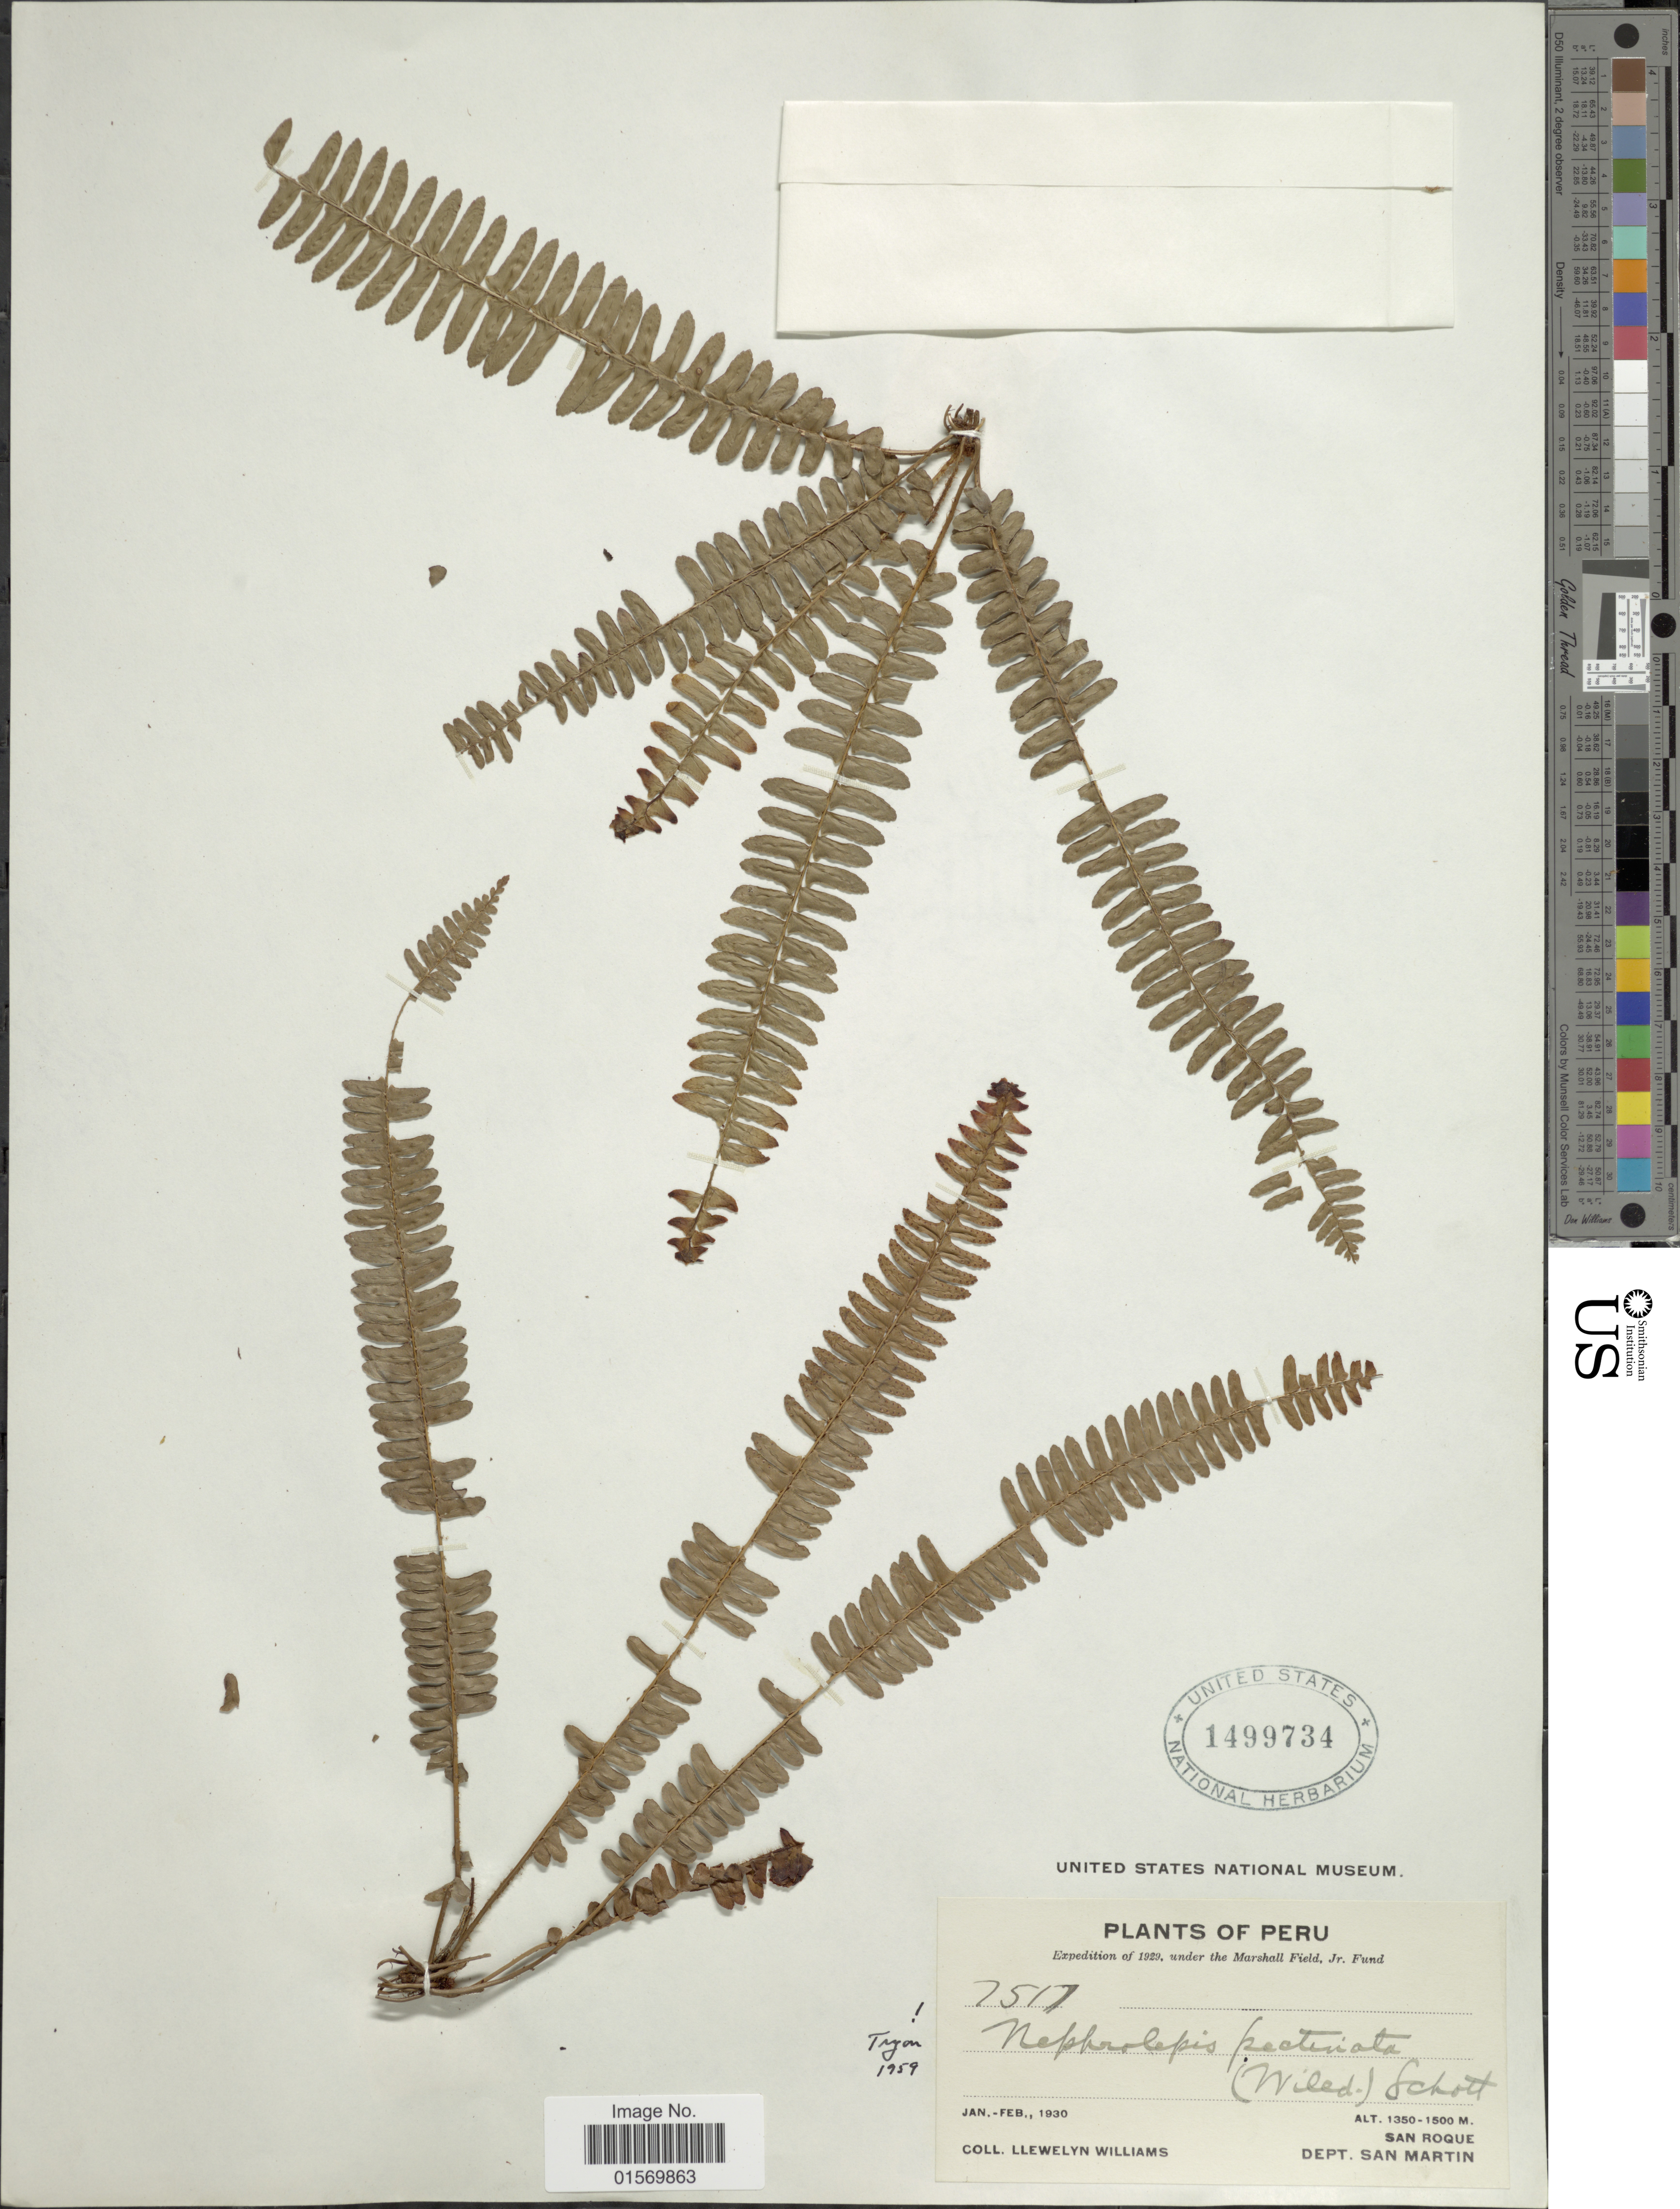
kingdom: Plantae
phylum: Tracheophyta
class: Polypodiopsida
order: Polypodiales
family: Nephrolepidaceae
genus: Nephrolepis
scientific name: Nephrolepis pectinata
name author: (Willd.) Schott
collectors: Ll. Williams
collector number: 7515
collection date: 1930-01/1930-02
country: Peru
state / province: San Martín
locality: San Roque.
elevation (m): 1350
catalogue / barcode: US 1499734